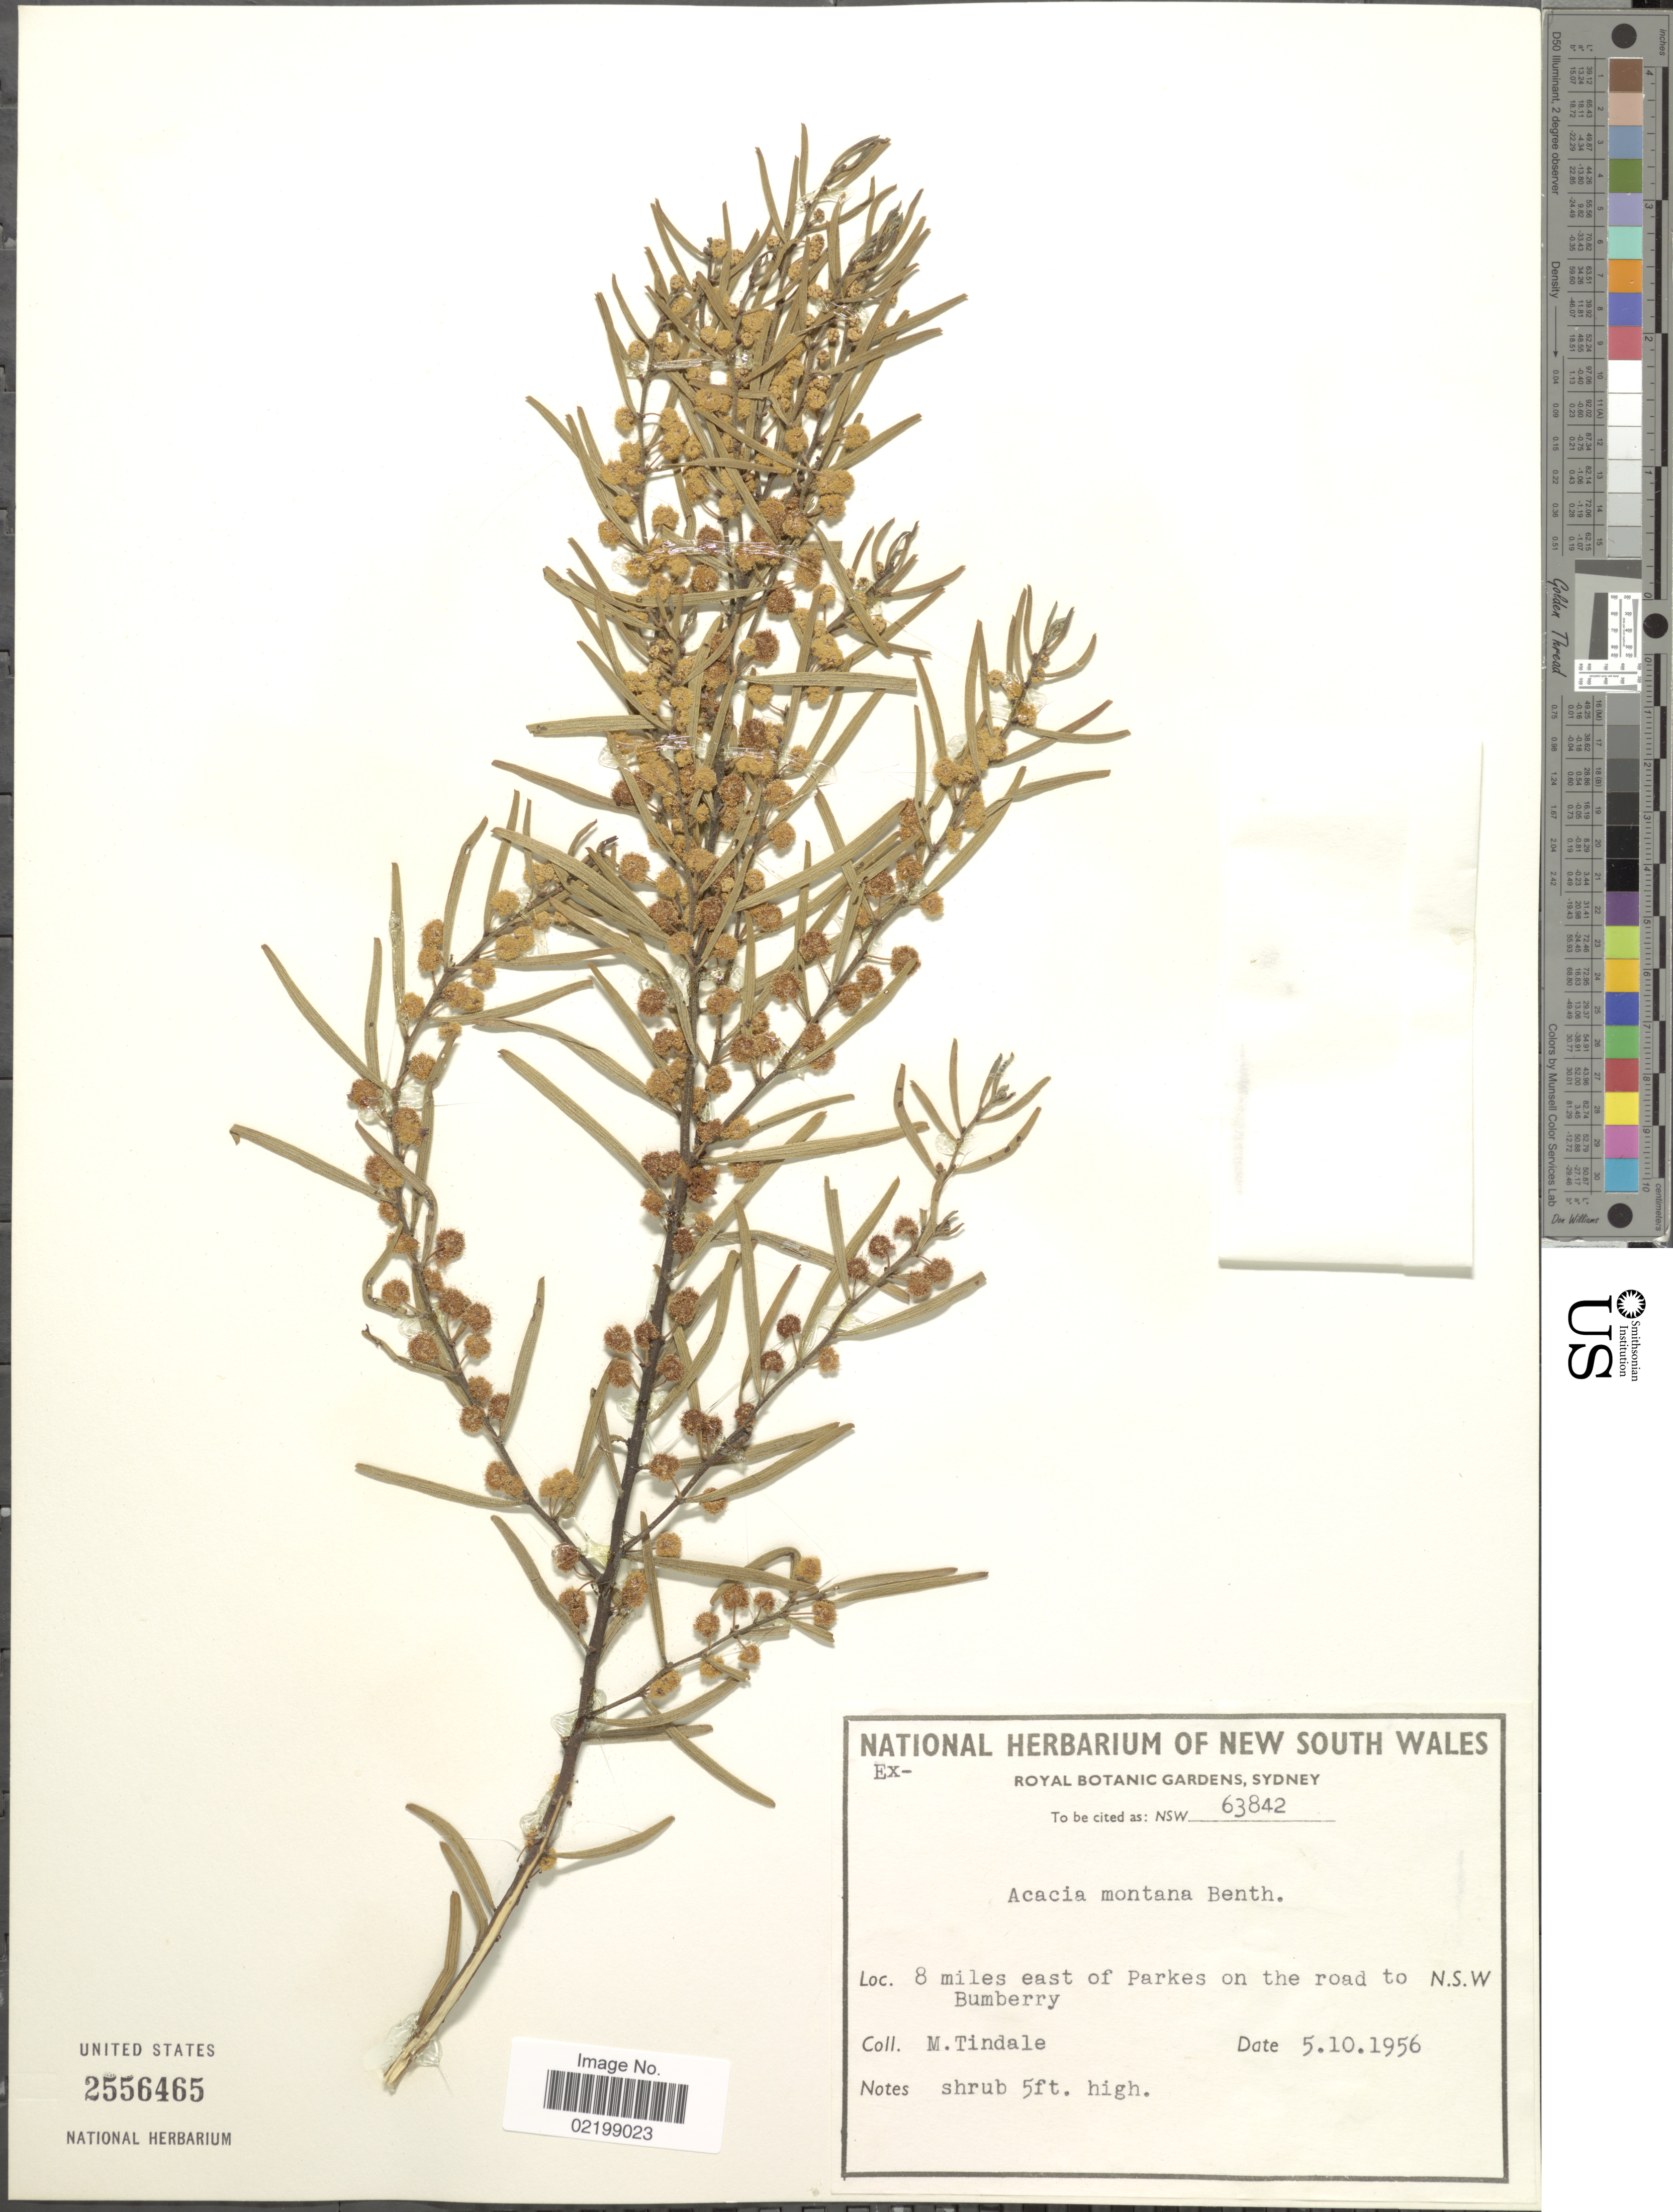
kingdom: Plantae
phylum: Tracheophyta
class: Magnoliopsida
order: Fabales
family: Fabaceae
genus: Acacia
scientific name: Acacia montana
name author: Benth.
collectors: M. D. Tindale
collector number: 63842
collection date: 1956-10-05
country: Australia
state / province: New South Wales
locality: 8 miles east of Parkes on the road to Bumberry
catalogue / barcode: US 2556465